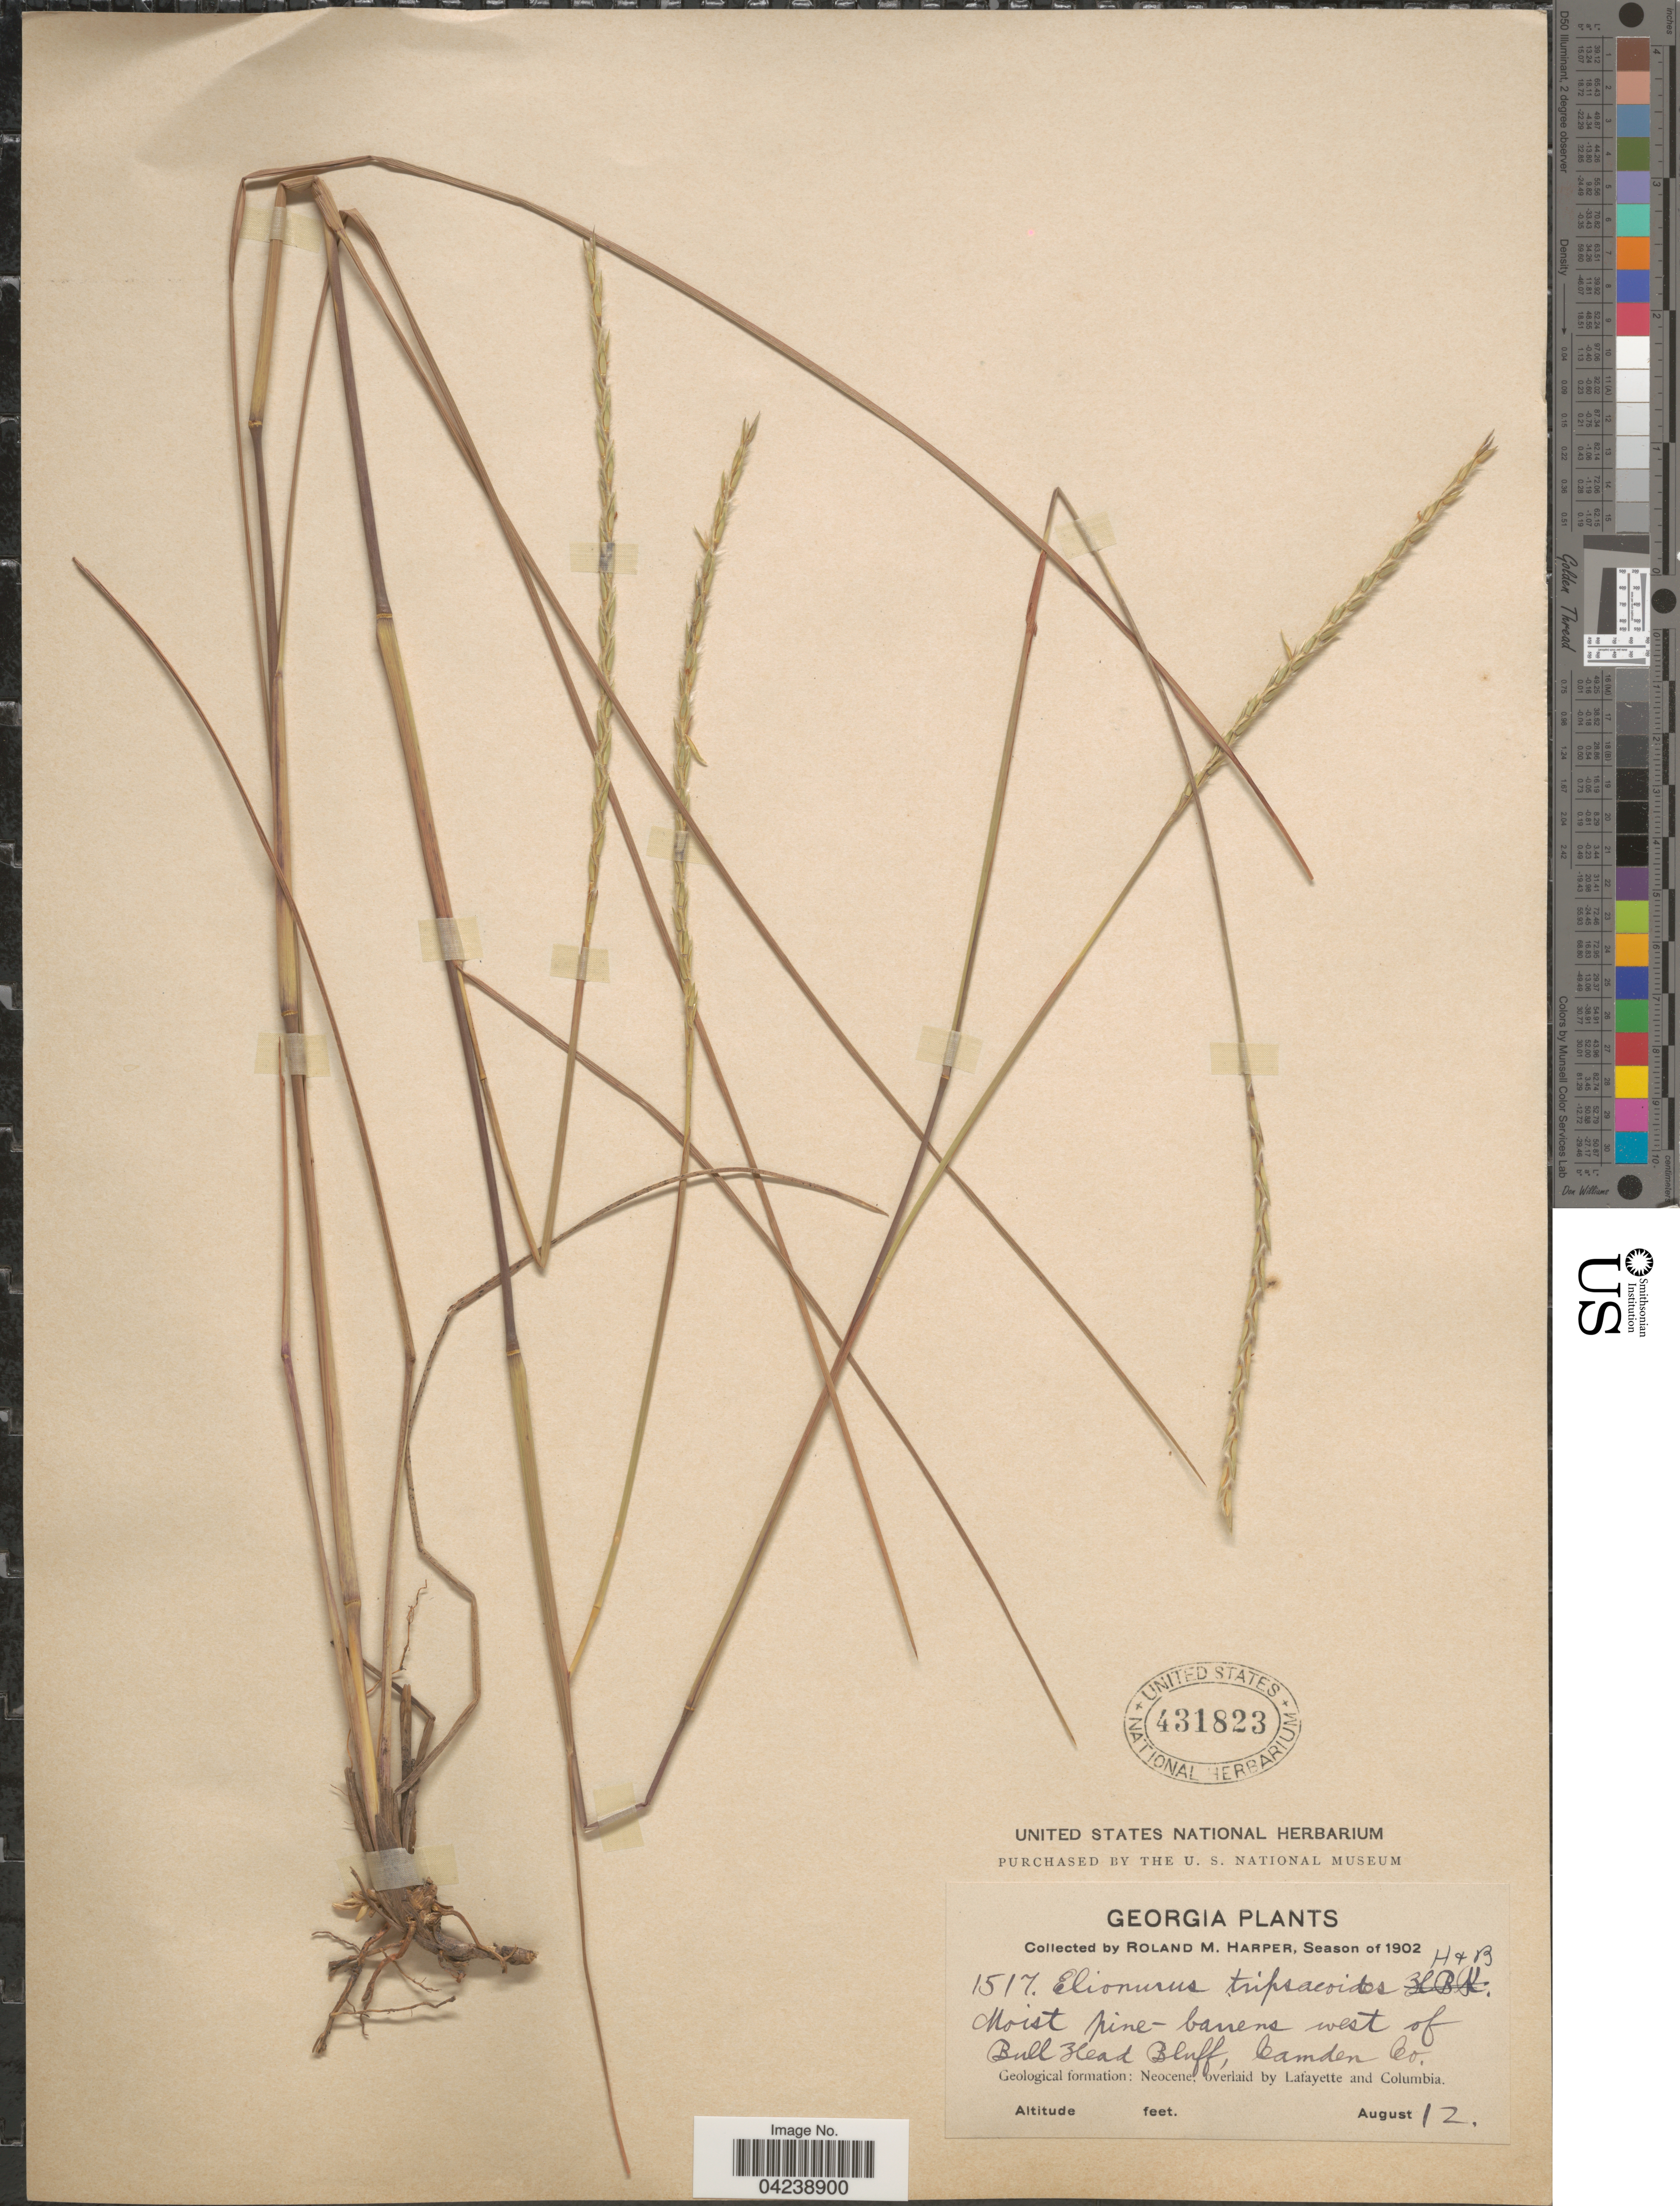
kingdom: Plantae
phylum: Tracheophyta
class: Liliopsida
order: Poales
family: Poaceae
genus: Elionurus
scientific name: Elionurus tripsacoides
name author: Humb. & Bonpl. ex Willd.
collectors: R. M. Harper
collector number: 1517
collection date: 1902-08-12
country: United States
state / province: Georgia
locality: Moist pine-barrens west of Bull Head Bluff, Camden Co. Geological formation: Neocene, overlaid by Lafayette and Columbia.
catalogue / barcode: US 431823